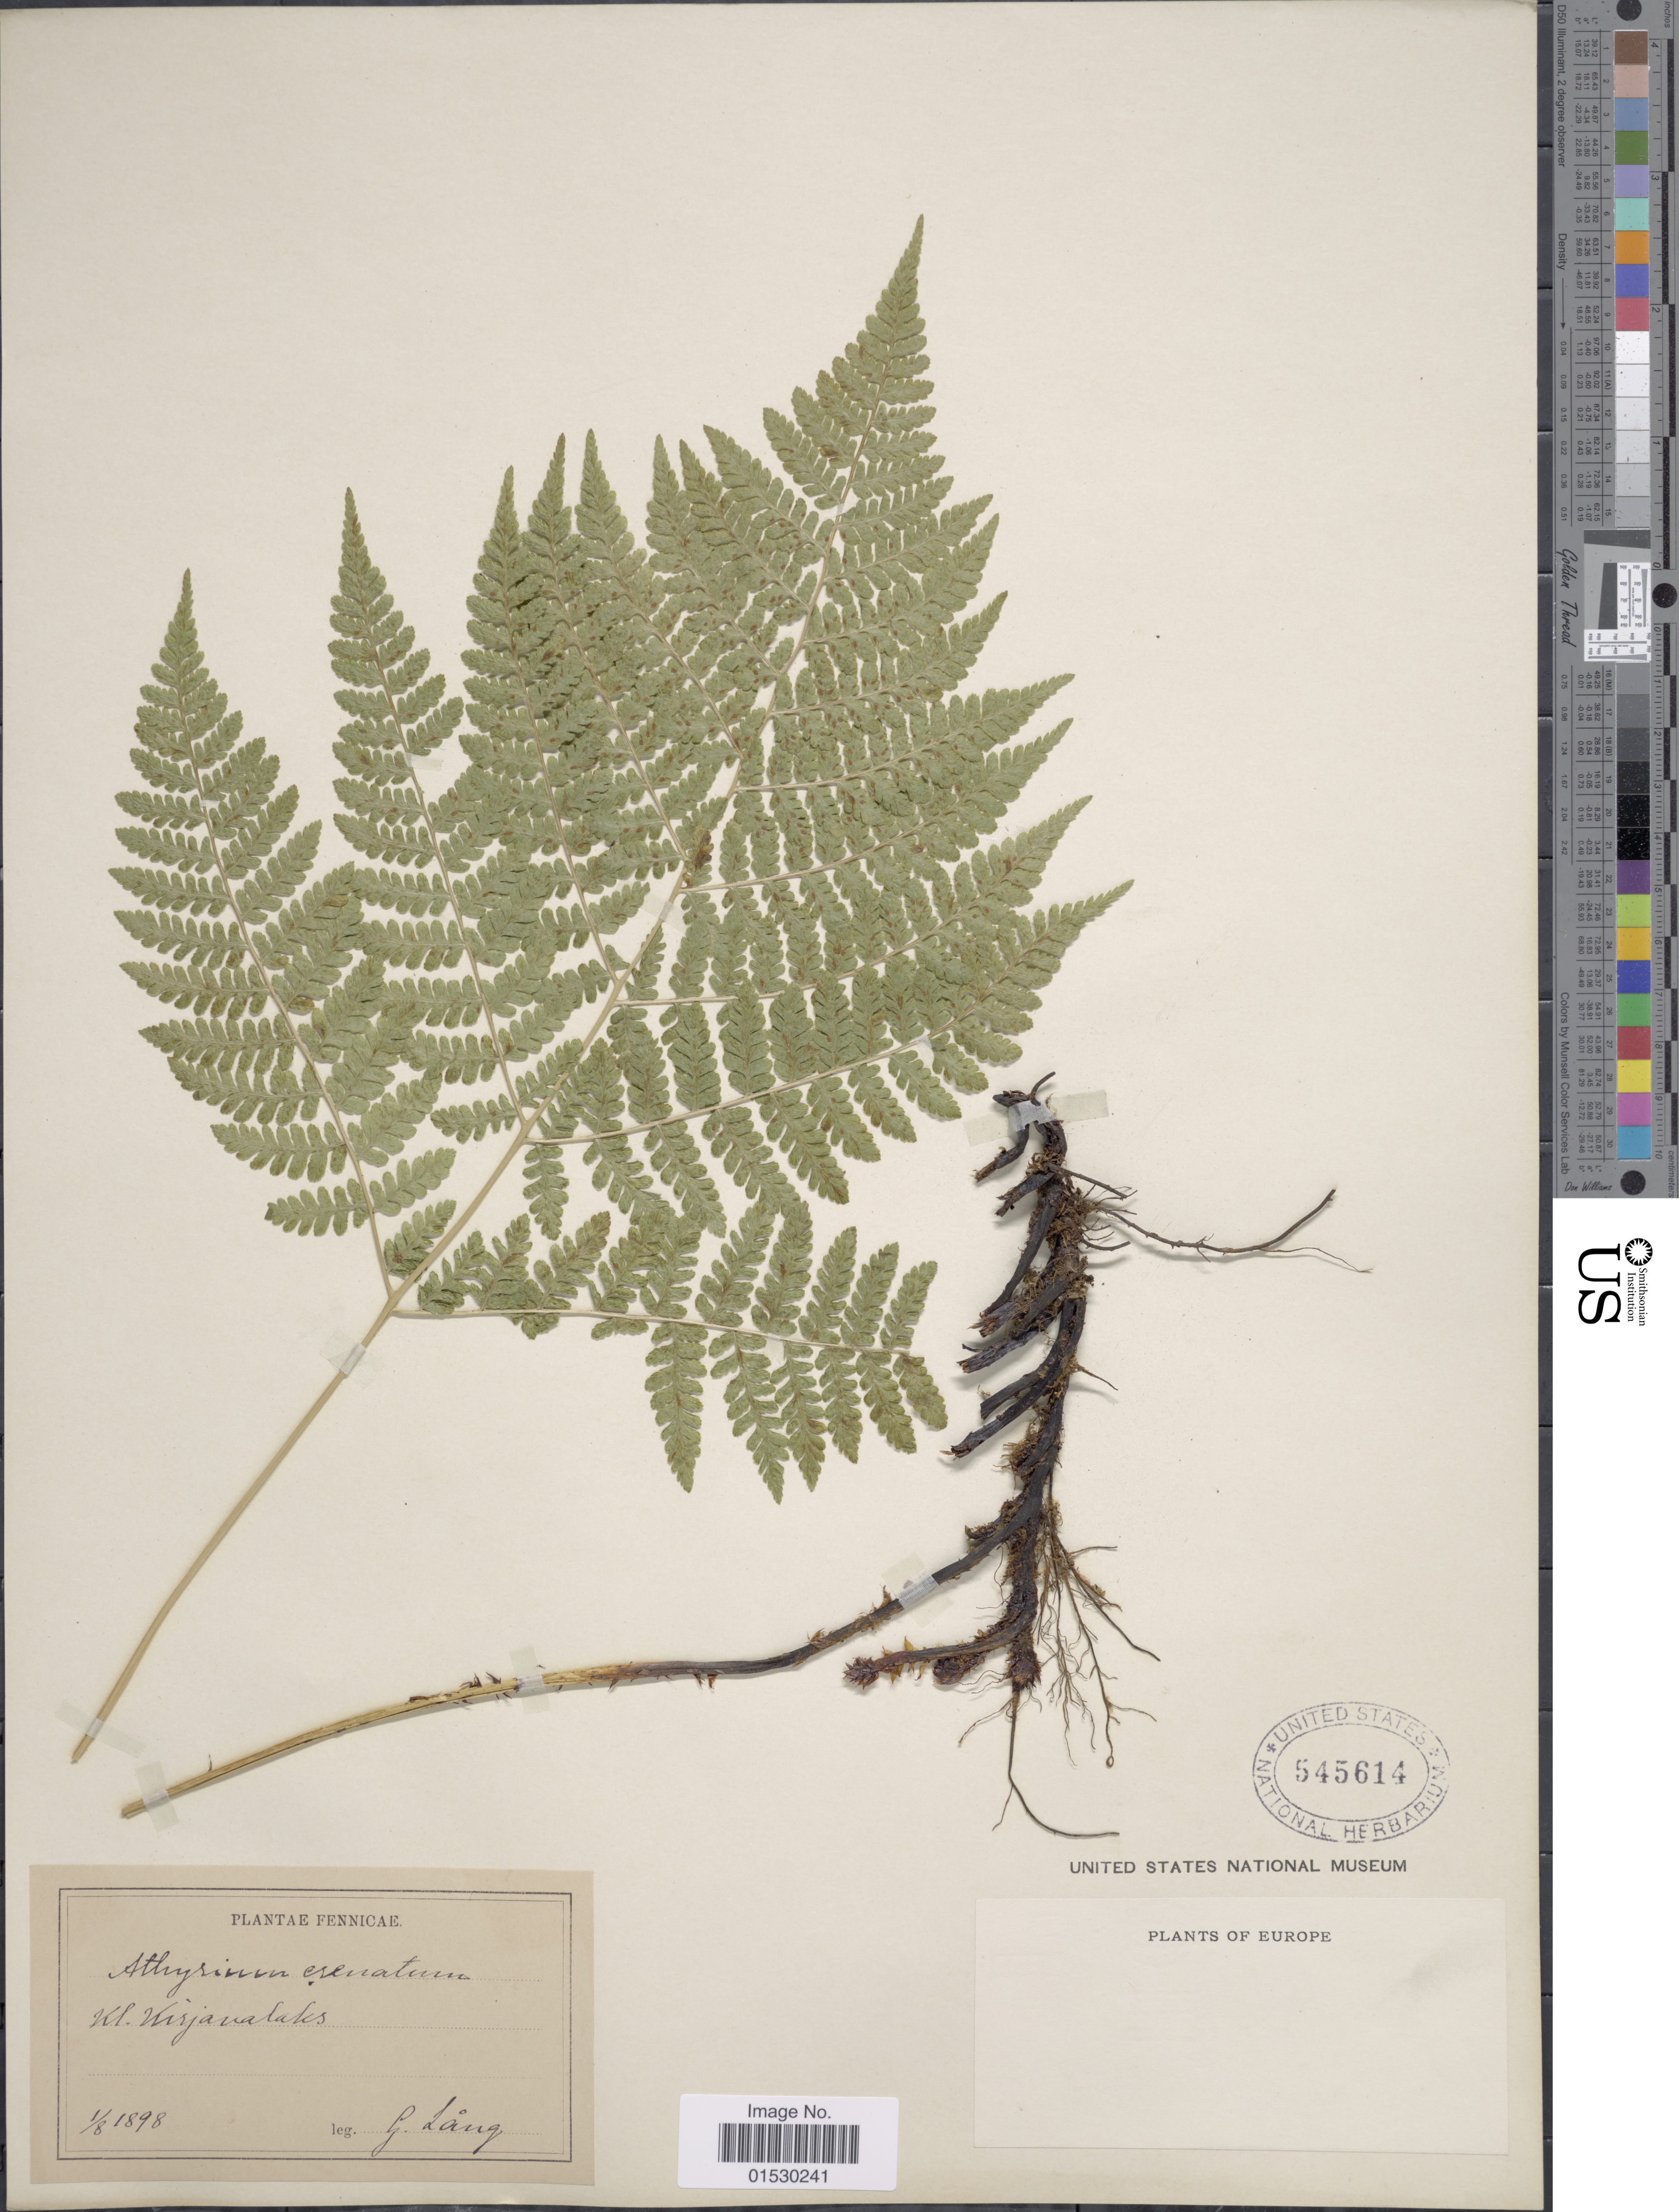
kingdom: Plantae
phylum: Tracheophyta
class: Polypodiopsida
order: Polypodiales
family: Athyriaceae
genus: Athyrium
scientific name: Athyrium distentifolilum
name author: Tausch ex Opiz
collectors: G. Lang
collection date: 1898-08-01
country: Finland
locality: Fennicae, Kl. Wirjanalaks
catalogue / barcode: US 545614